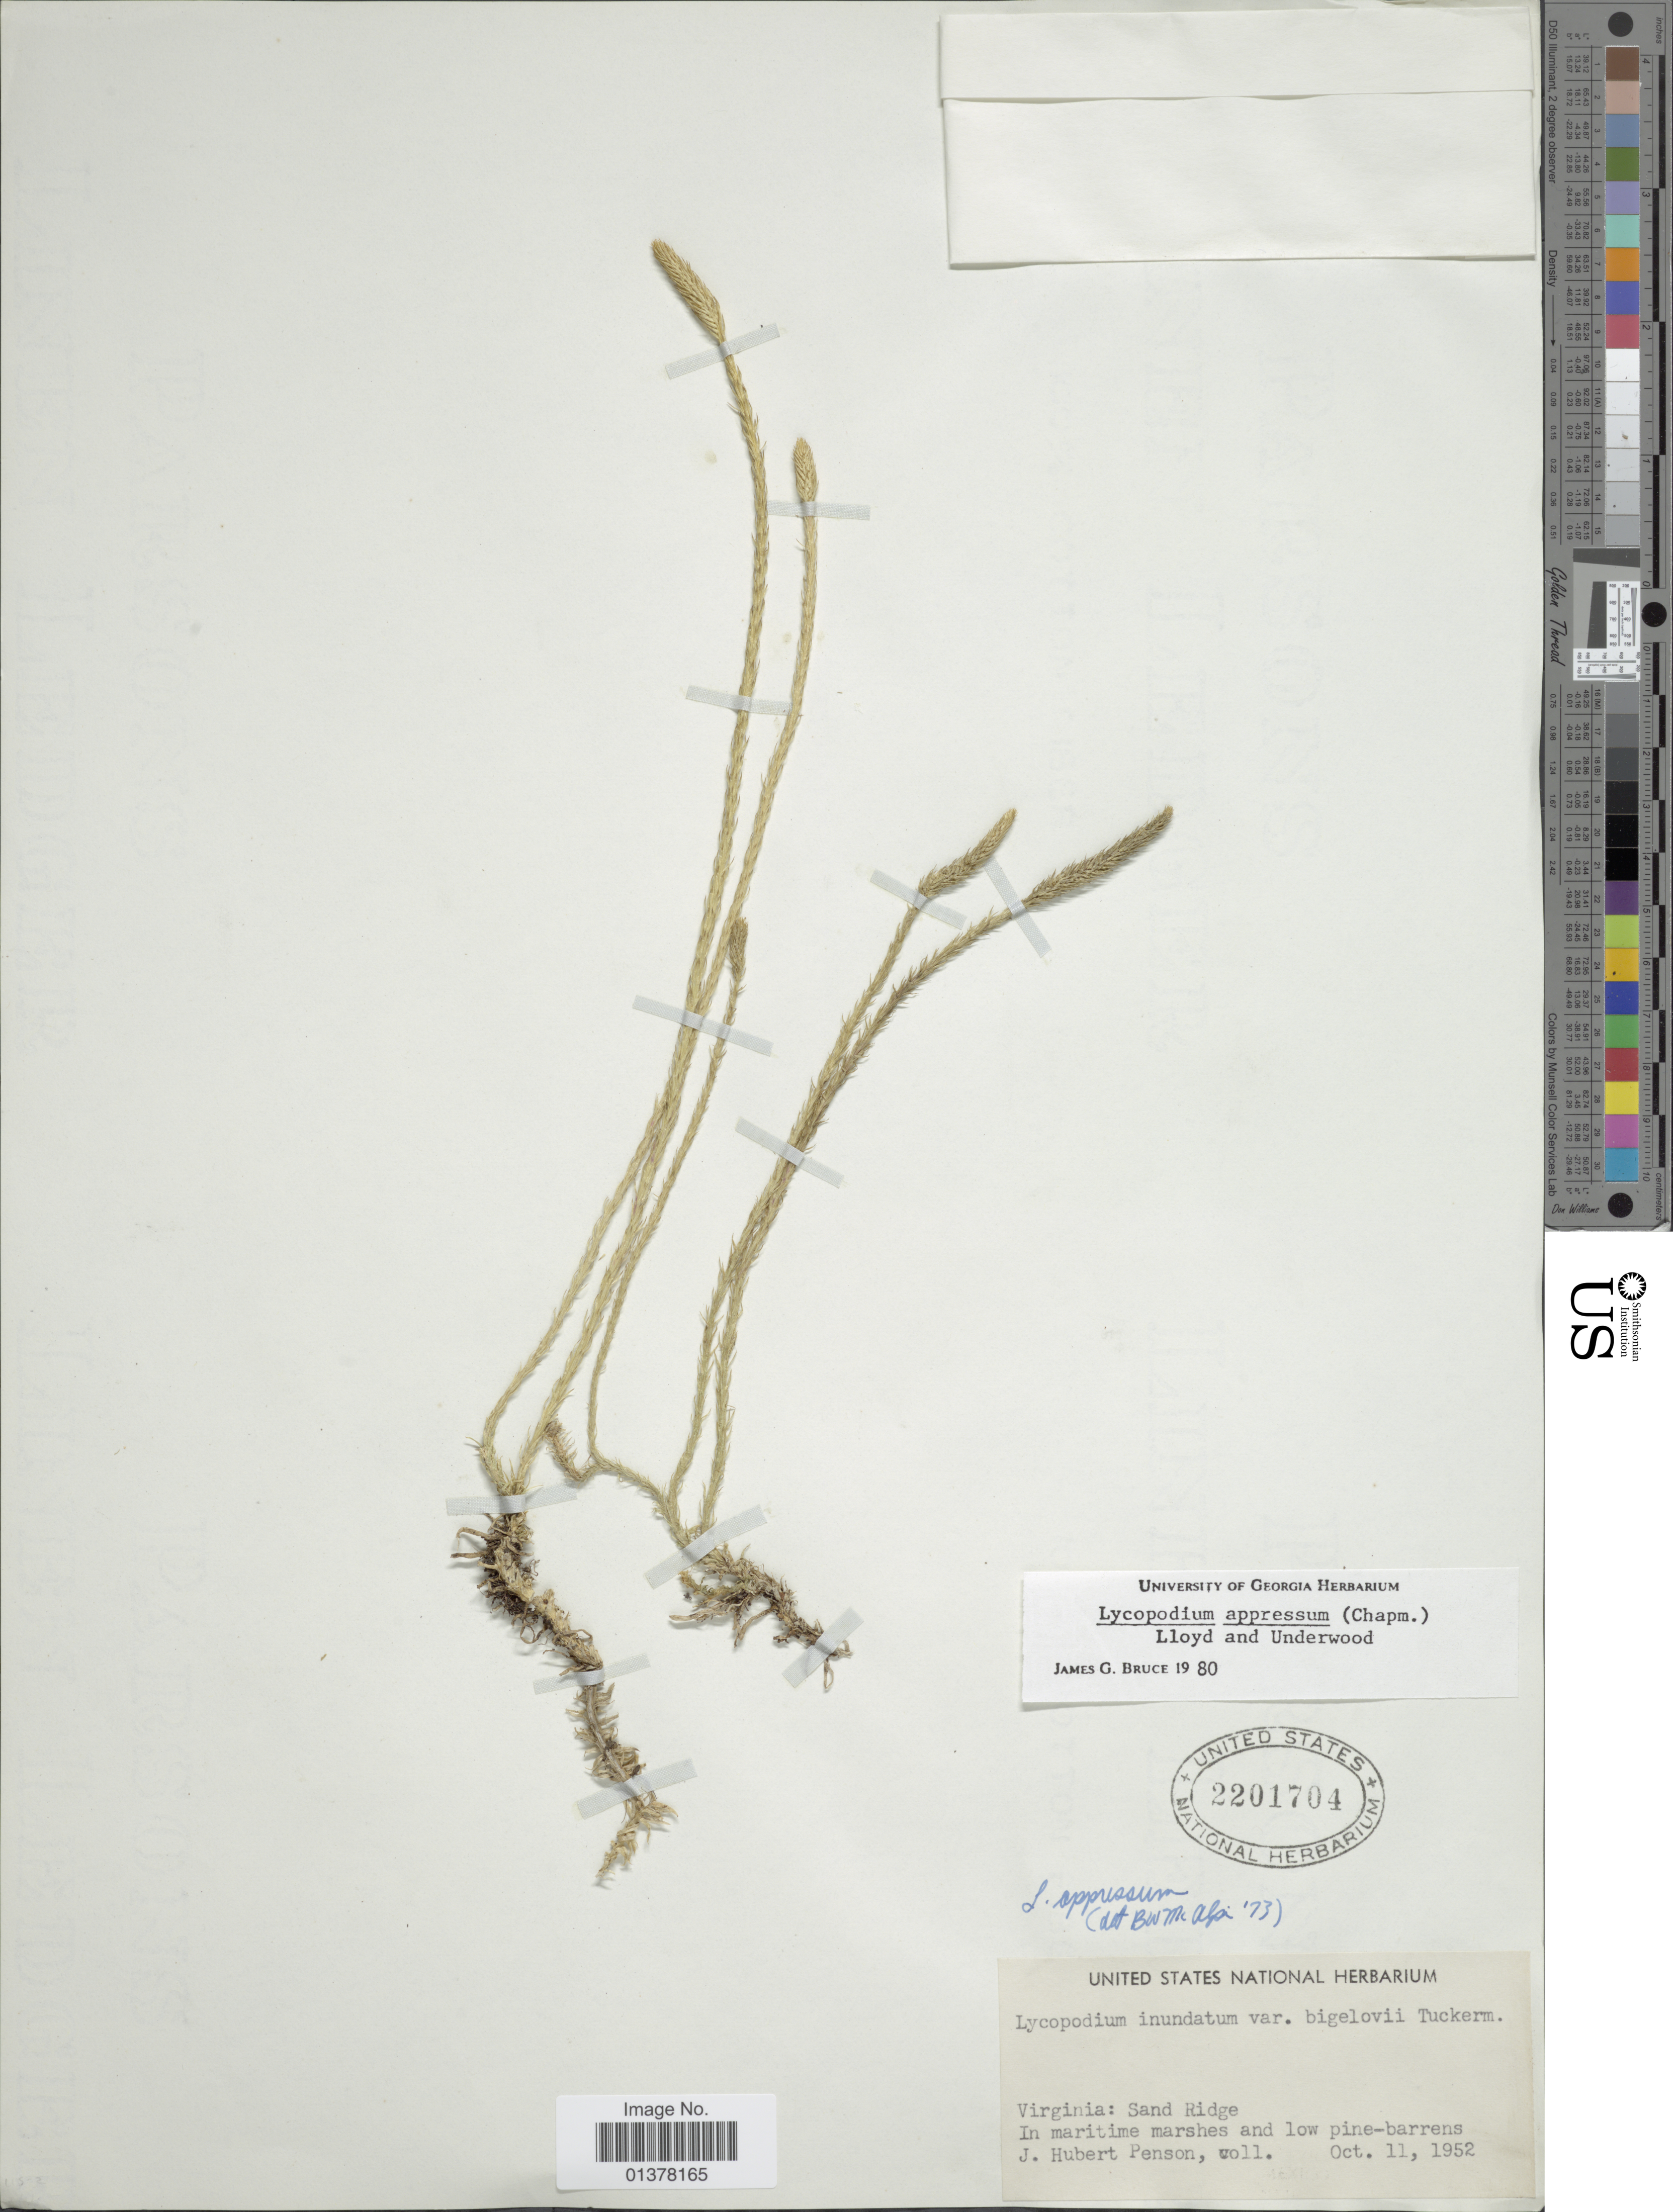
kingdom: Plantae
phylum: Tracheophyta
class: Lycopodiopsida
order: Lycopodiales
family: Lycopodiaceae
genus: Lycopodiella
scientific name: Lycopodiella appressa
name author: (Chapm.) Cranfill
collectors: J. Penson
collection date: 1952-10-11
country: United States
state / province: Virginia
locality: Sand Ridge, in maritime marshes and low pine-barrens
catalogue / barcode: US 2201704